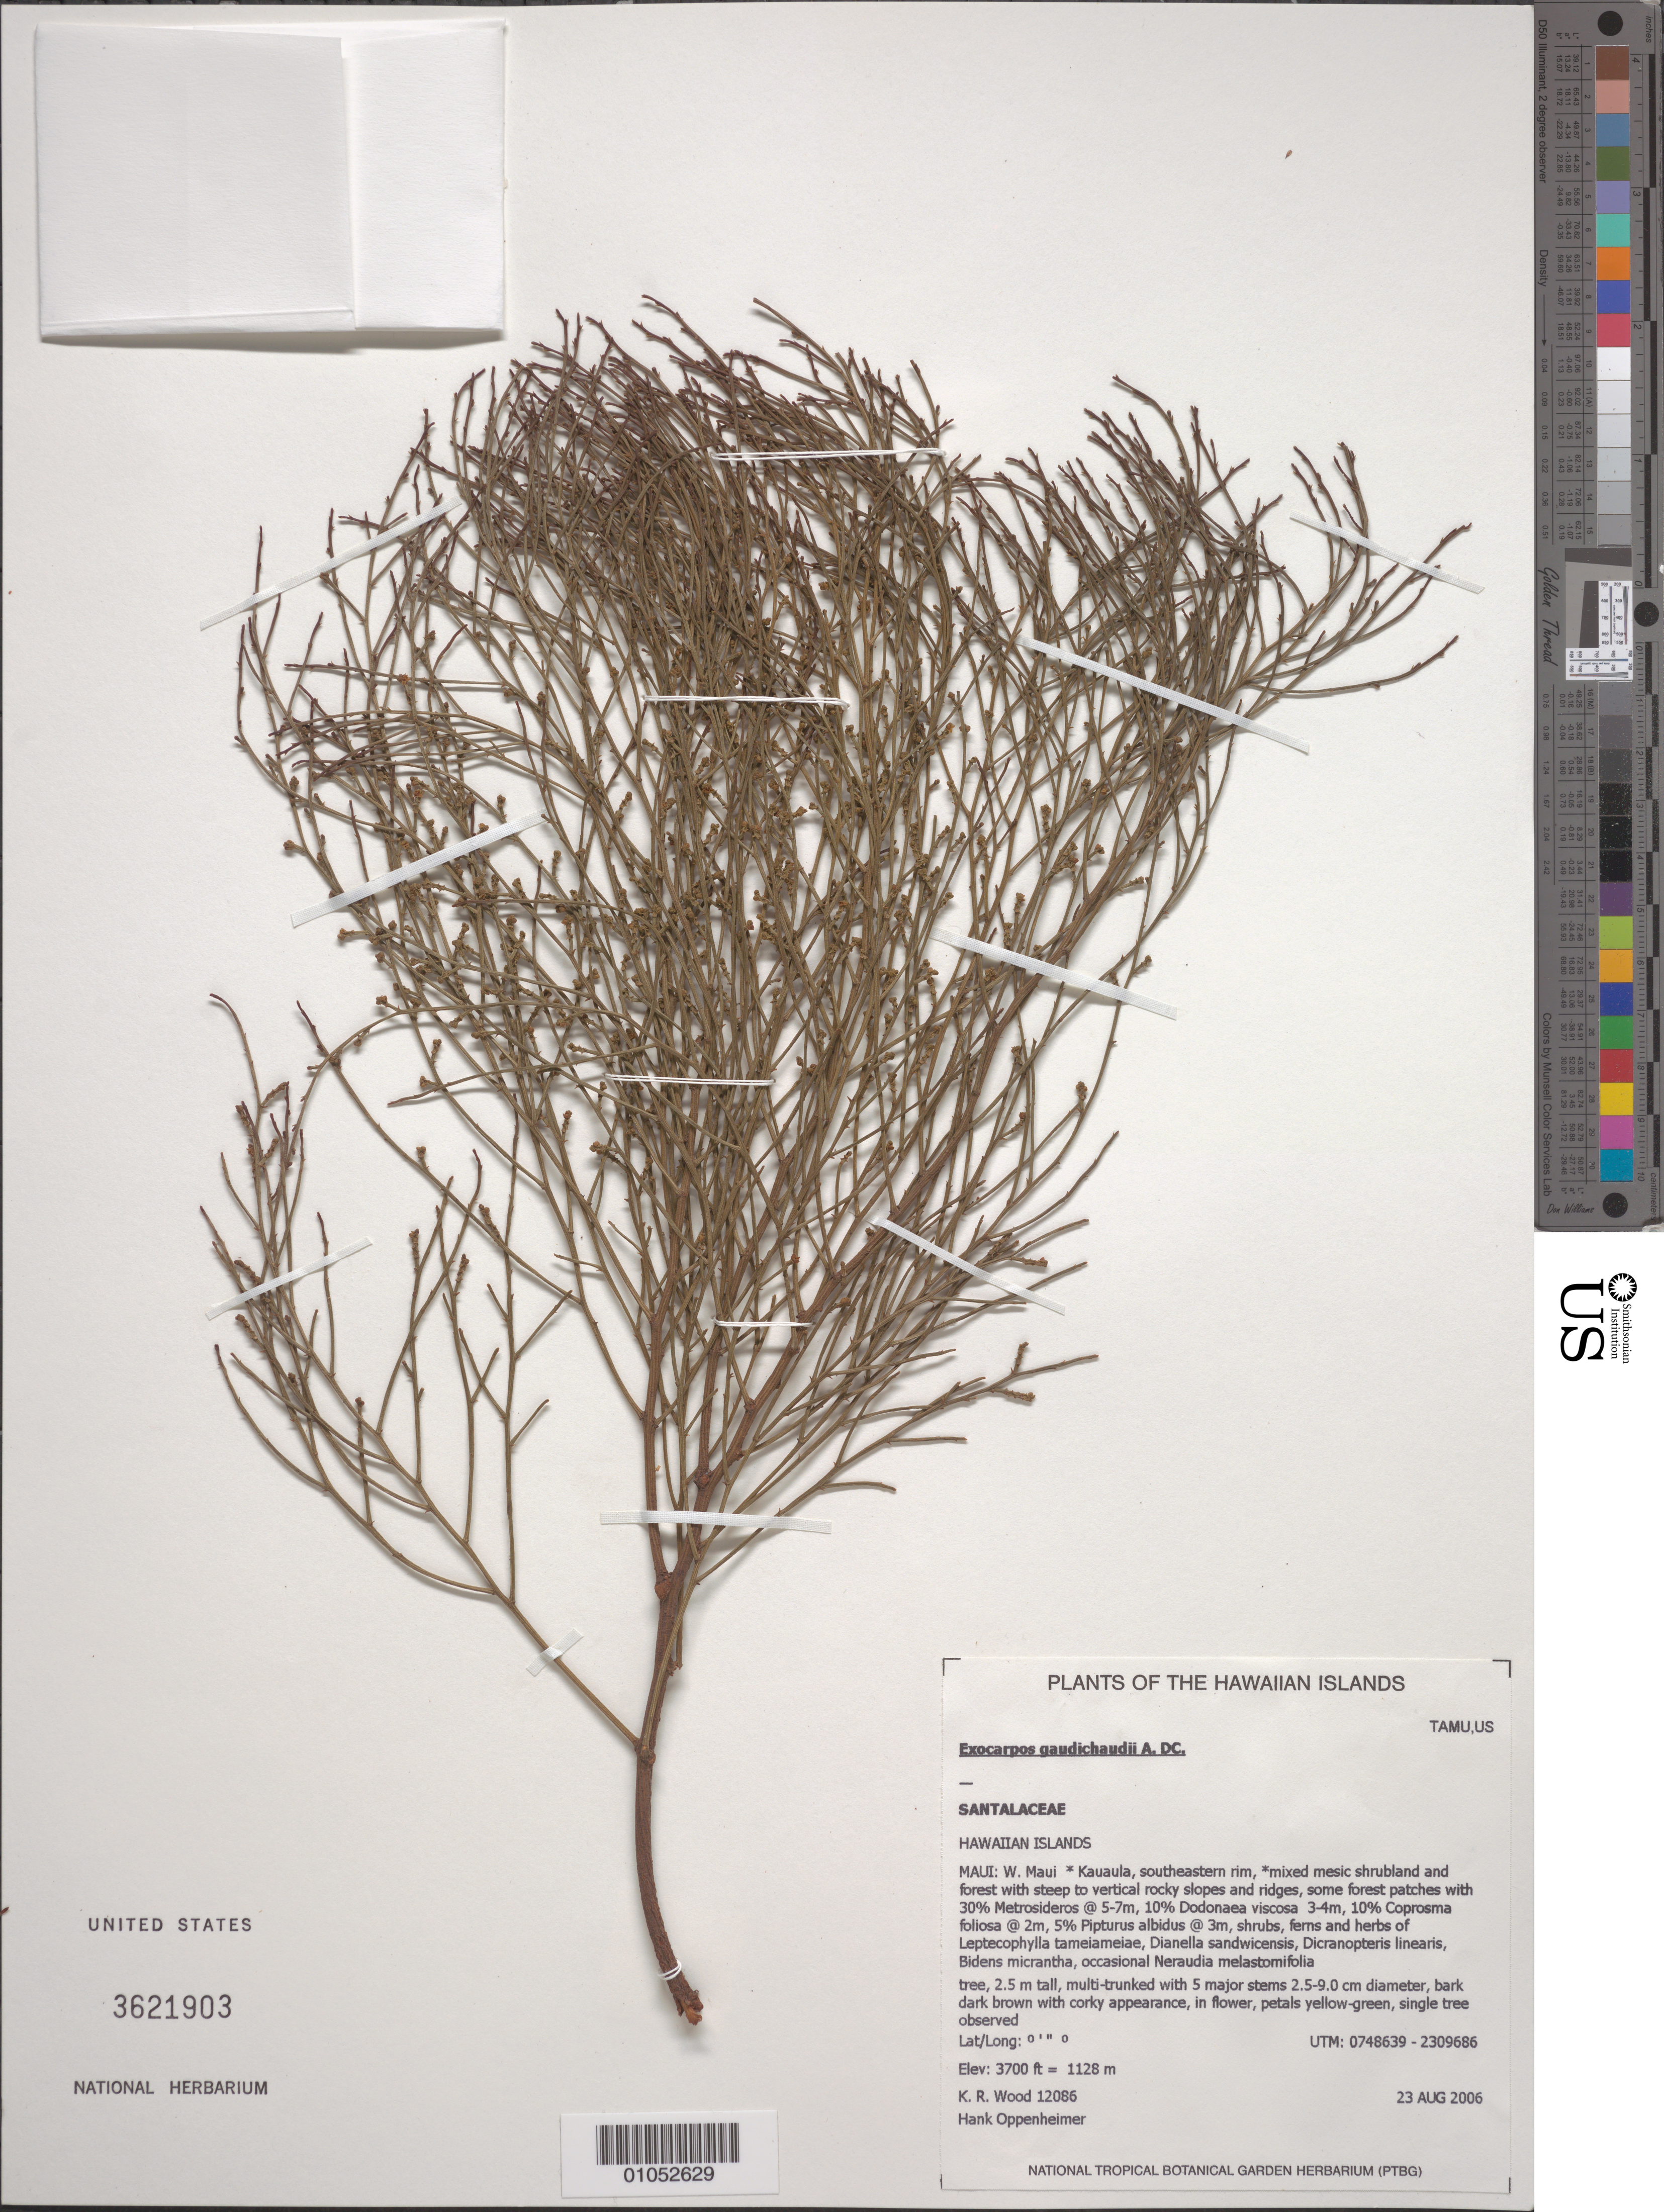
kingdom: Plantae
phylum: Tracheophyta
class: Magnoliopsida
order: Santalales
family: Santalaceae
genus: Exocarpos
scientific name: Exocarpos gaudichaudii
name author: A. DC.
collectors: K. R. Wood & H. Oppenheimer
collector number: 12086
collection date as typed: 23 Aug 2006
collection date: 2006-08-23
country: United States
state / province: Hawaii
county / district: Maui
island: Maui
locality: West Maui; Kauaula, southeastern rim.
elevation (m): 1128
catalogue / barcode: US 3621903